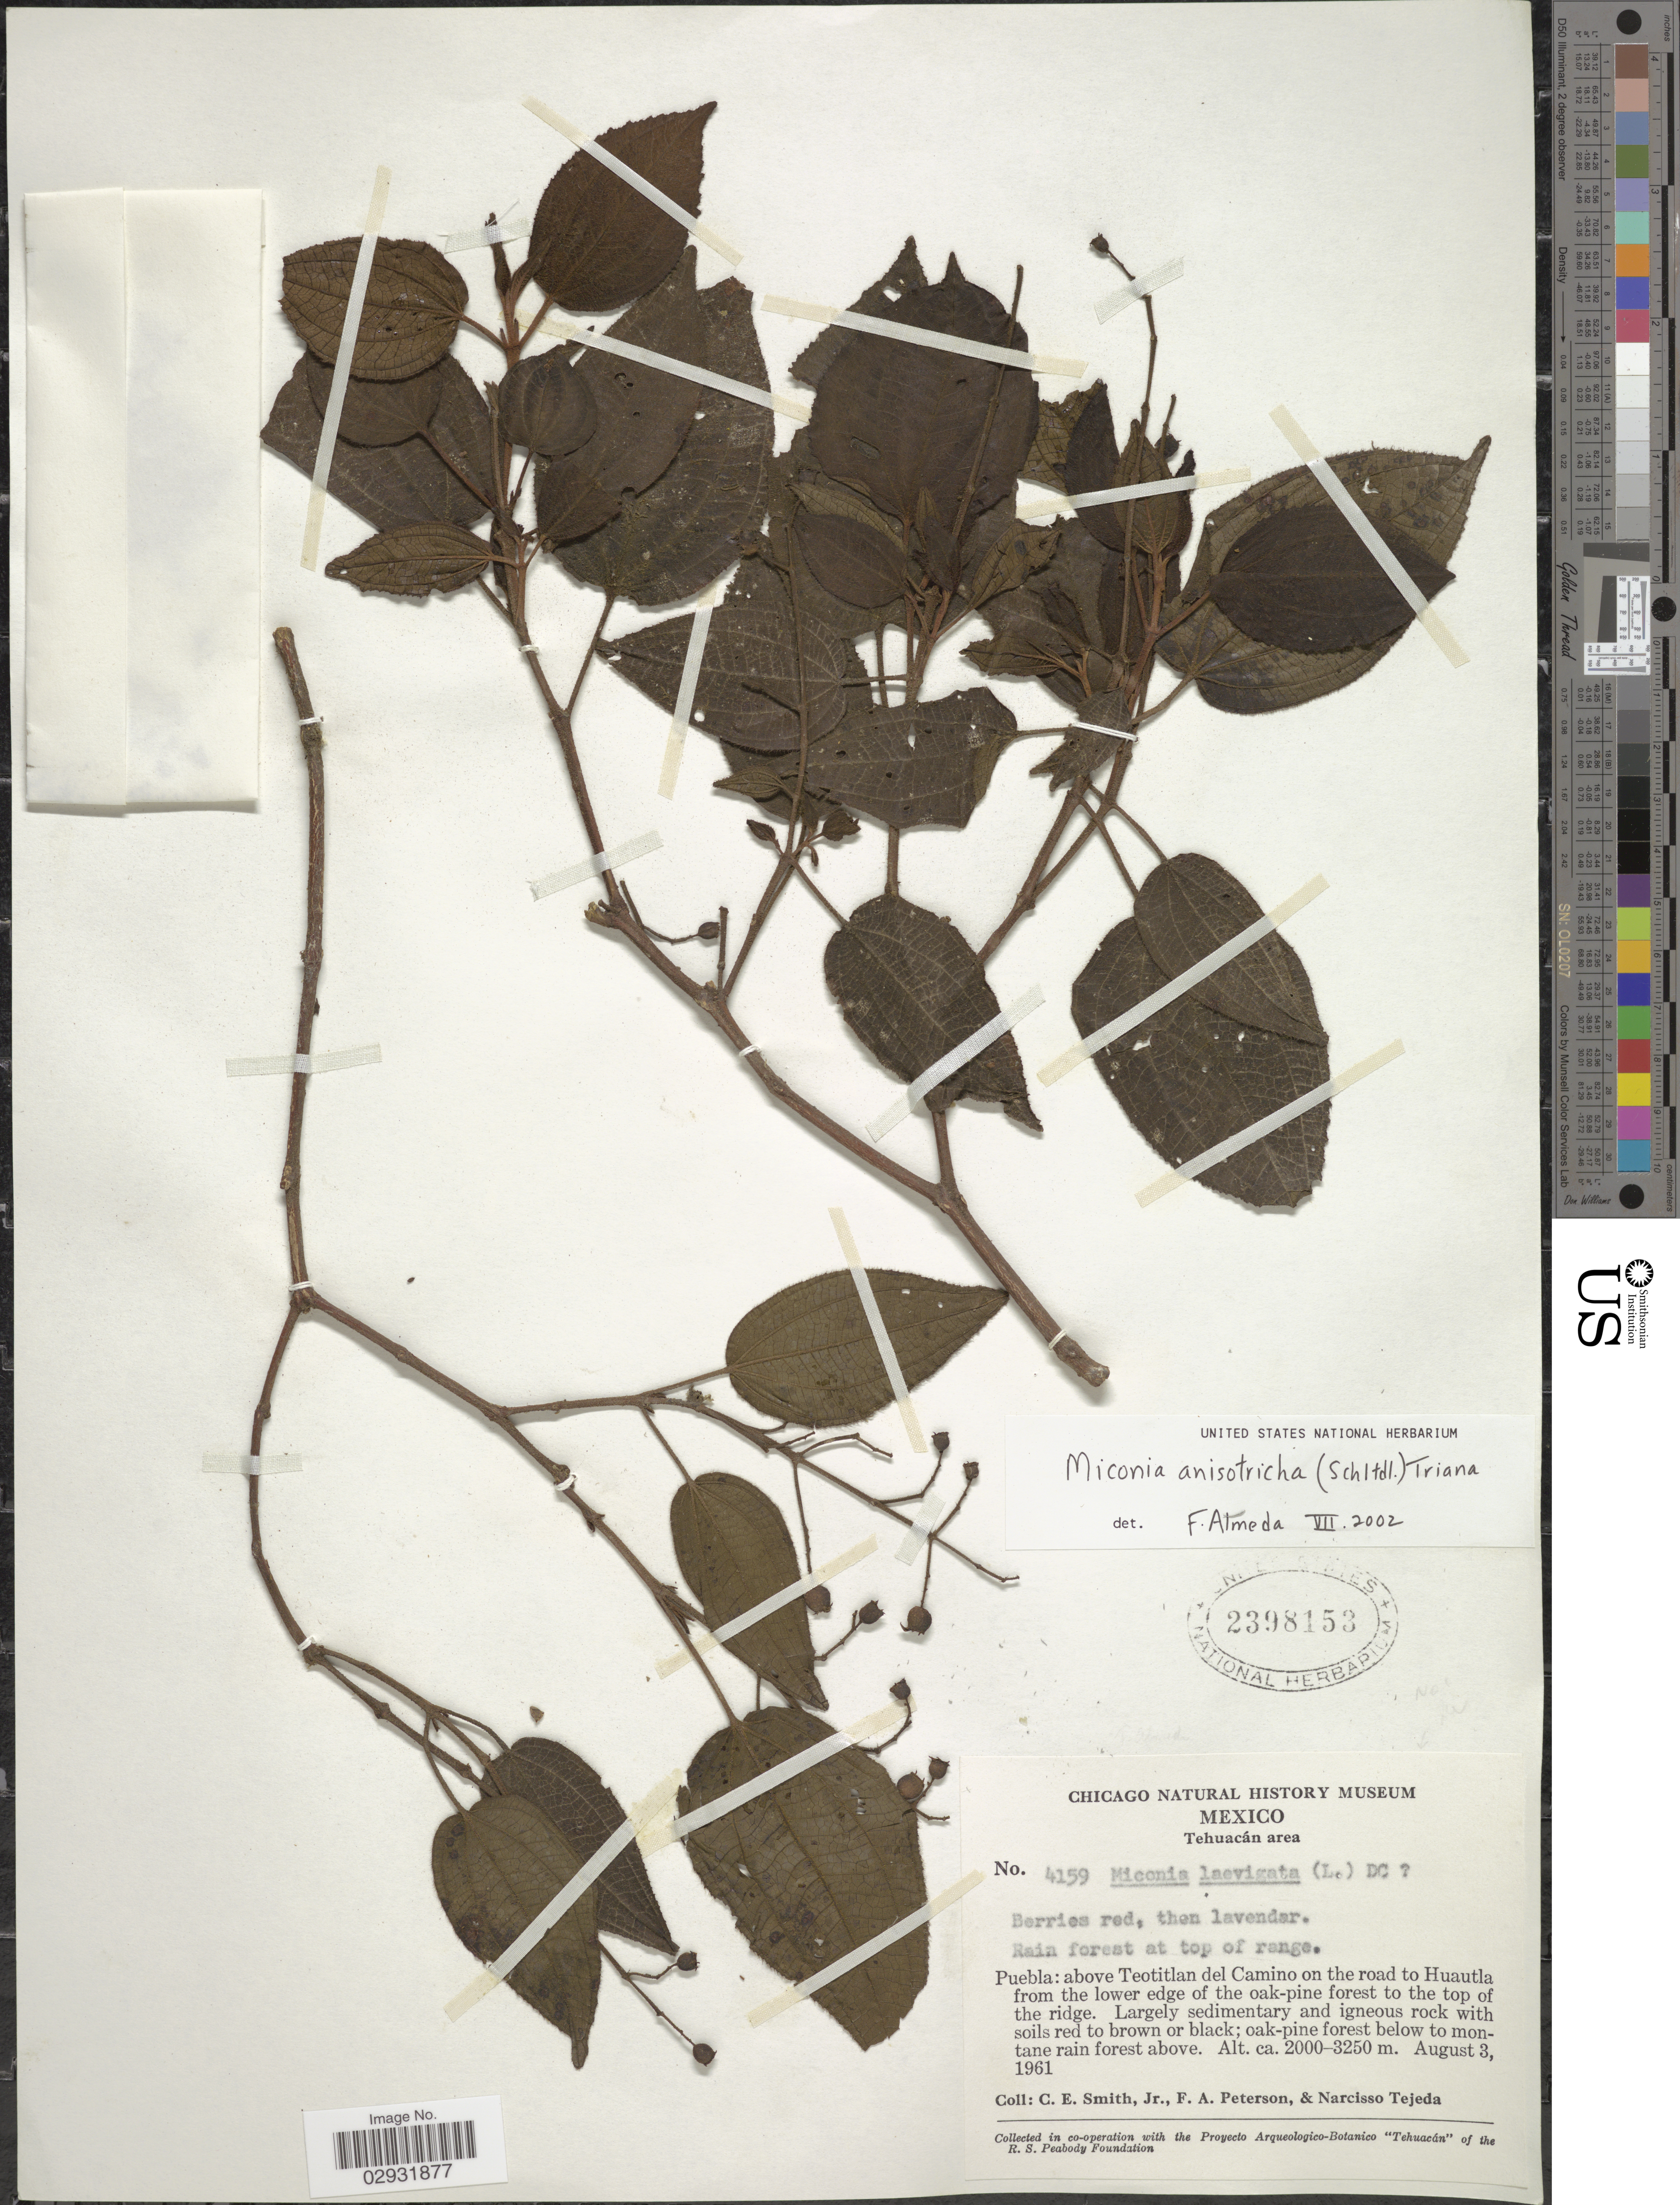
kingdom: Plantae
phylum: Tracheophyta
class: Magnoliopsida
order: Myrtales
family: Melastomataceae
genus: Miconia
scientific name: Miconia anisotricha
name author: (Schltdl.) Triana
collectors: C. E. Smith Jr., F. A. Peterson & N. Tejeda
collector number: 4159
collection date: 1961-08-03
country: Mexico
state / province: Puebla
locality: Tehuacán area. Above Teotitlan del Camino on the road to Huautla from the lower edge of the oak-pine forest to the top of the ridge.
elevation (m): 2000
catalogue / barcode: US 2398153